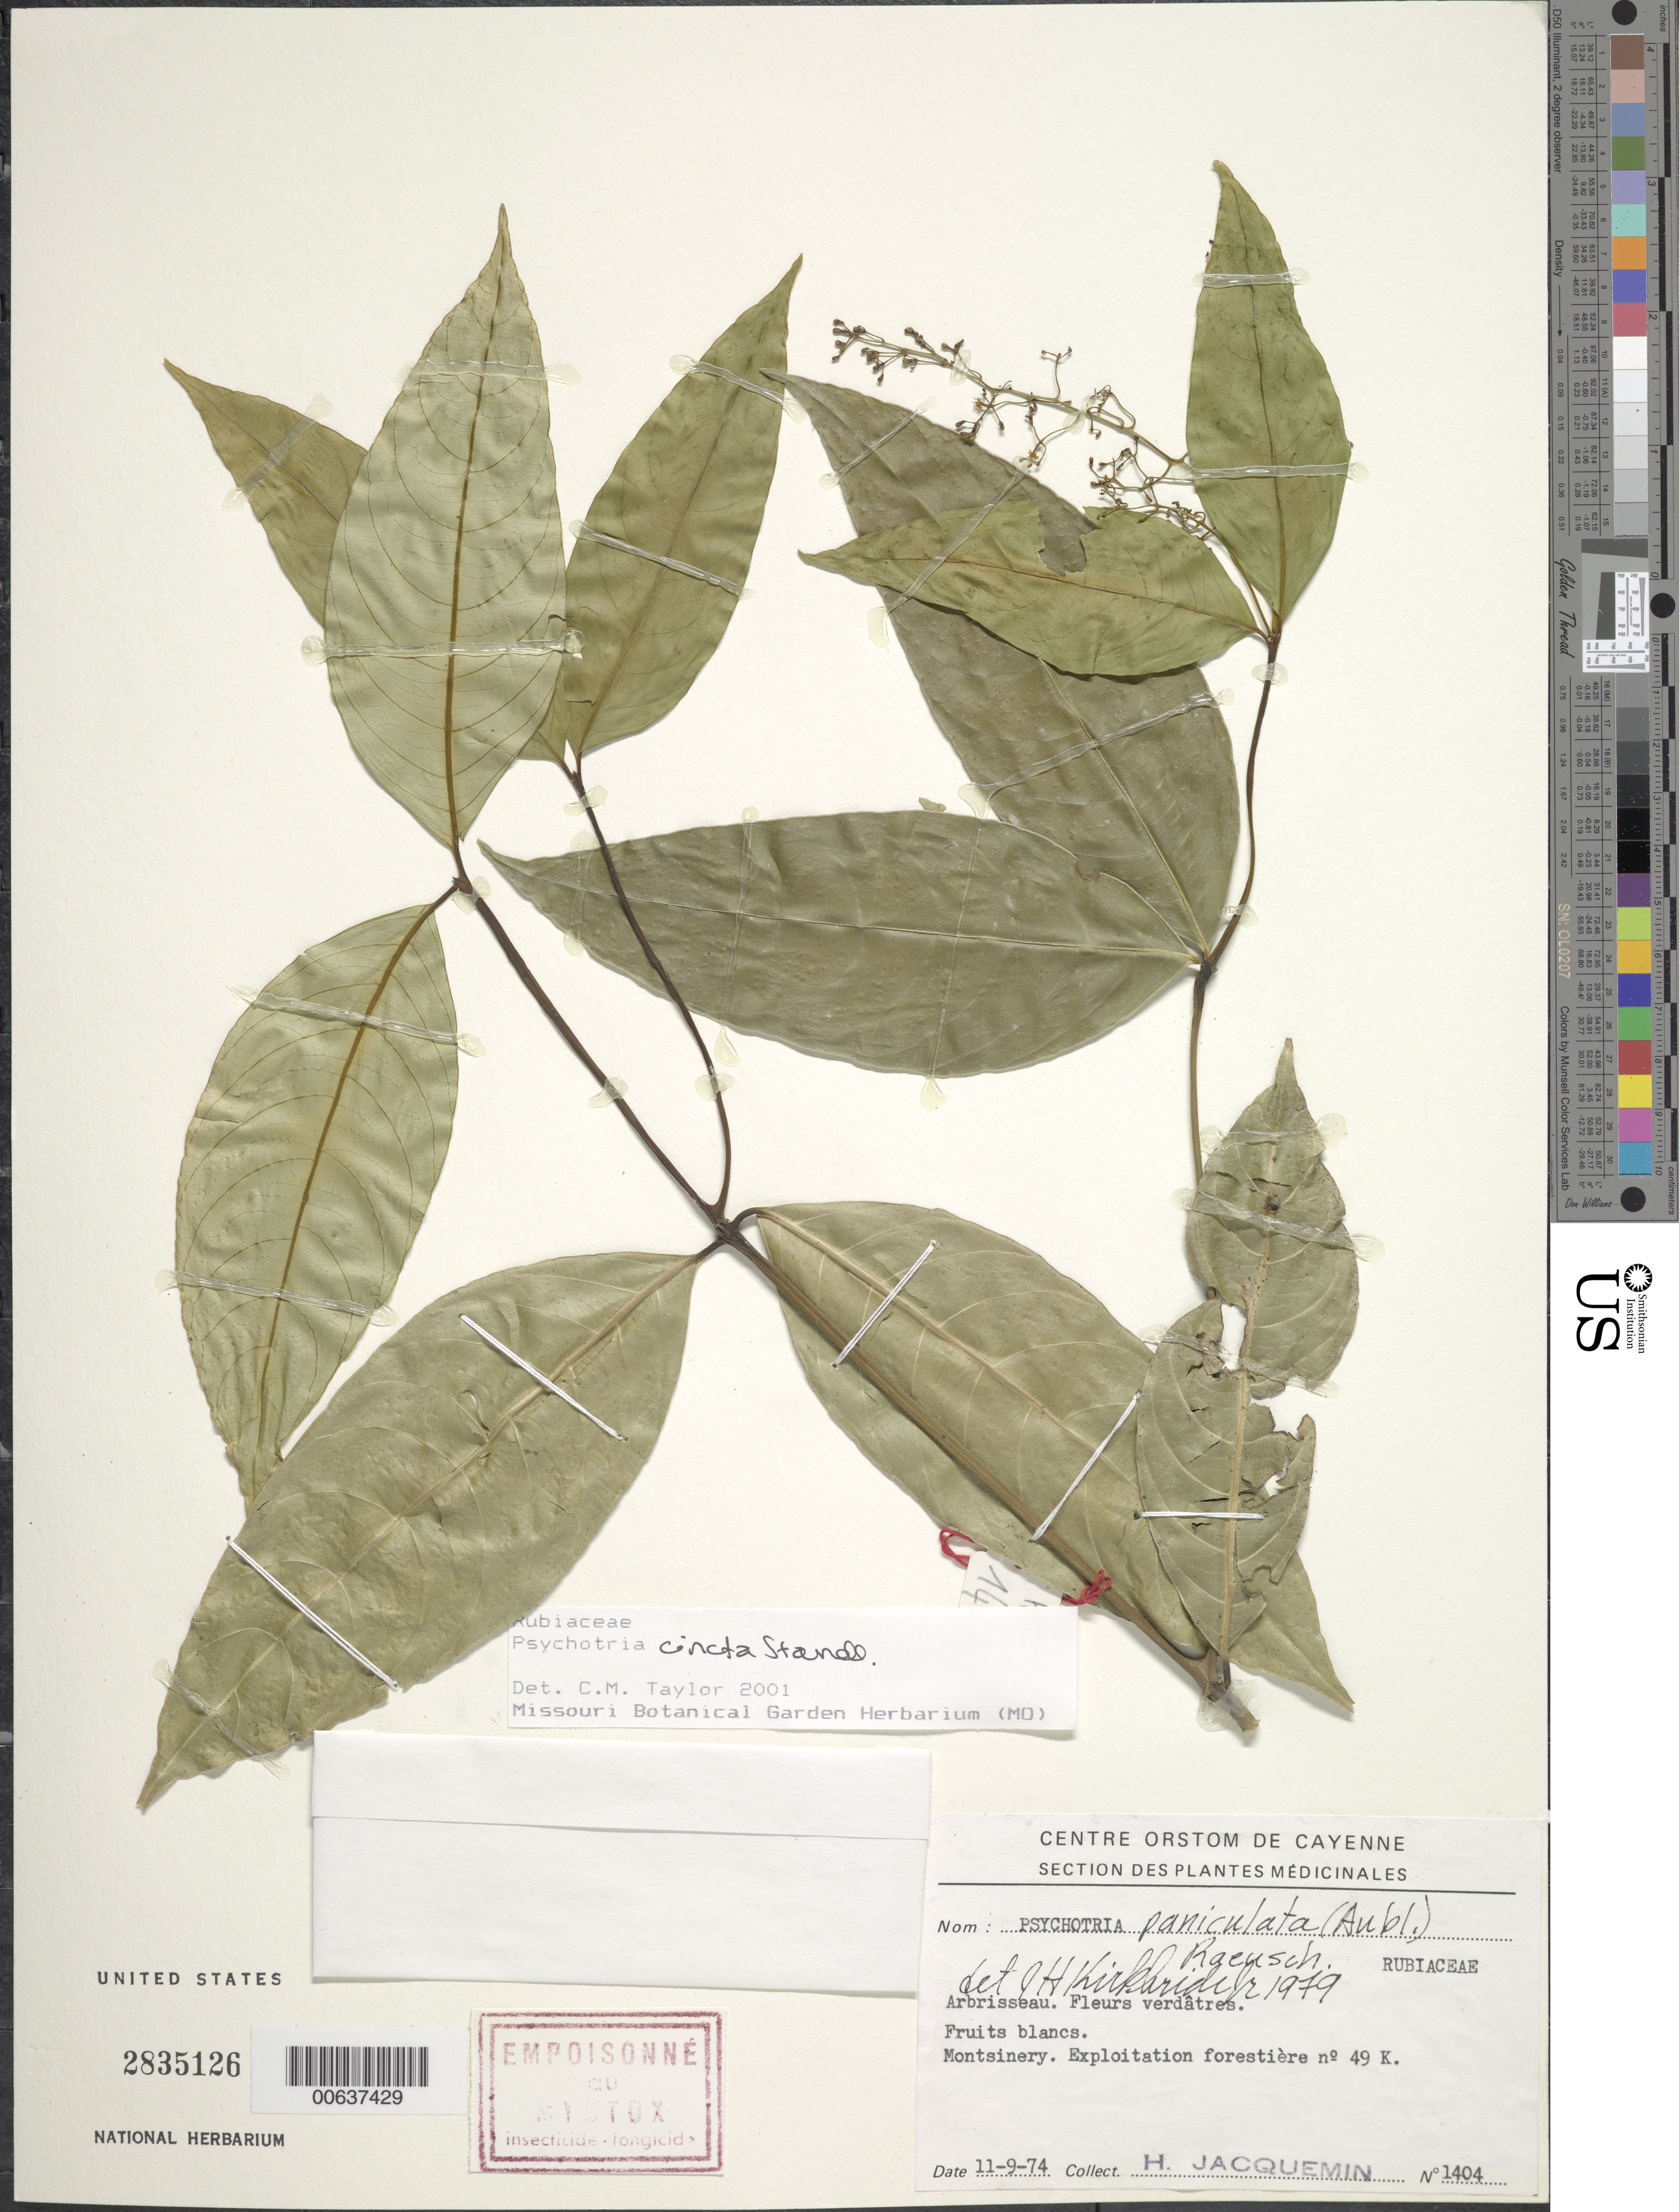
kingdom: Plantae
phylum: Tracheophyta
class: Magnoliopsida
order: Gentianales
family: Rubiaceae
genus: Palicourea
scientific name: Palicourea longicuspis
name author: (Müll. Arg.) Delprete & J.H. Kirkbr.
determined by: Kirkbride, J. H., Jr.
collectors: H. Jacquemin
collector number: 1404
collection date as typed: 11-Sep-74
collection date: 1974-09-11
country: French Guiana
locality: Montsinéry, 49 K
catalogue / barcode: US 2835126